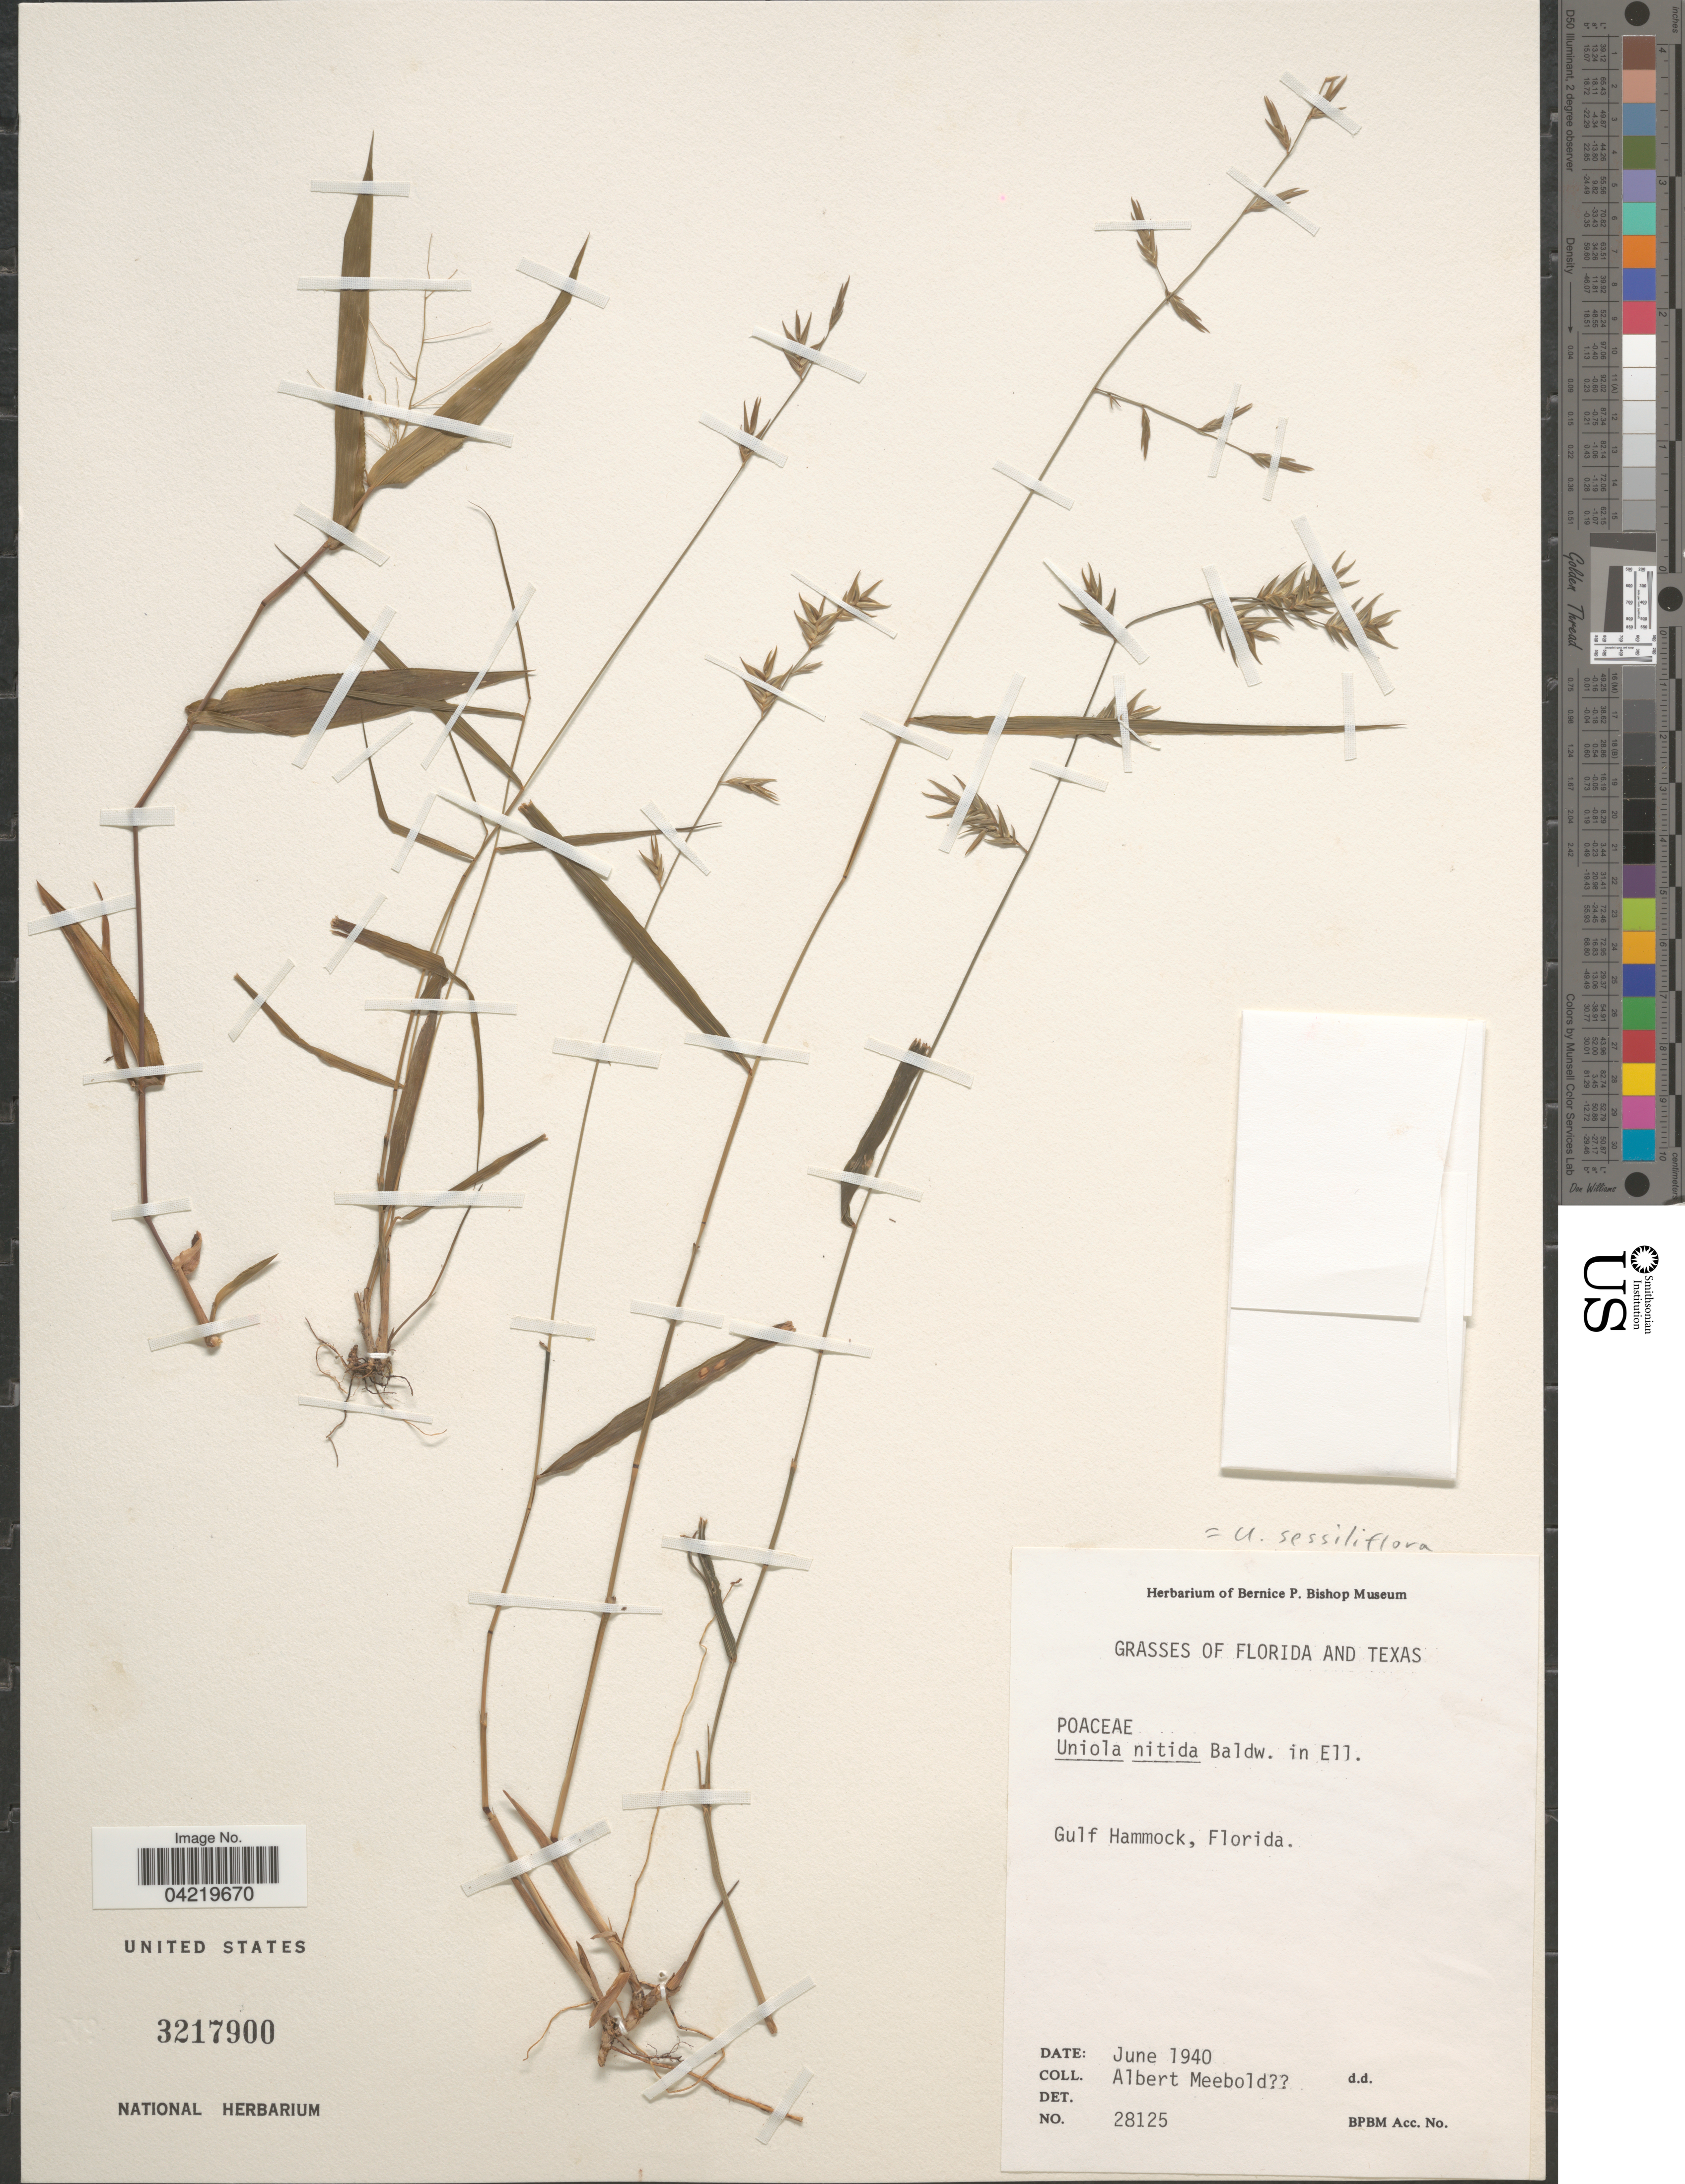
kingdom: Plantae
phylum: Tracheophyta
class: Liliopsida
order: Poales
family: Poaceae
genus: Chasmanthium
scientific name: Chasmanthium laxum subsp. sessiliflorum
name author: (L.) H.O. Yates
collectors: A. Meebold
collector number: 28125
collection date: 1940-06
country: United States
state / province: Florida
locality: Gulf Hammock.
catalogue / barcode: US 3217900